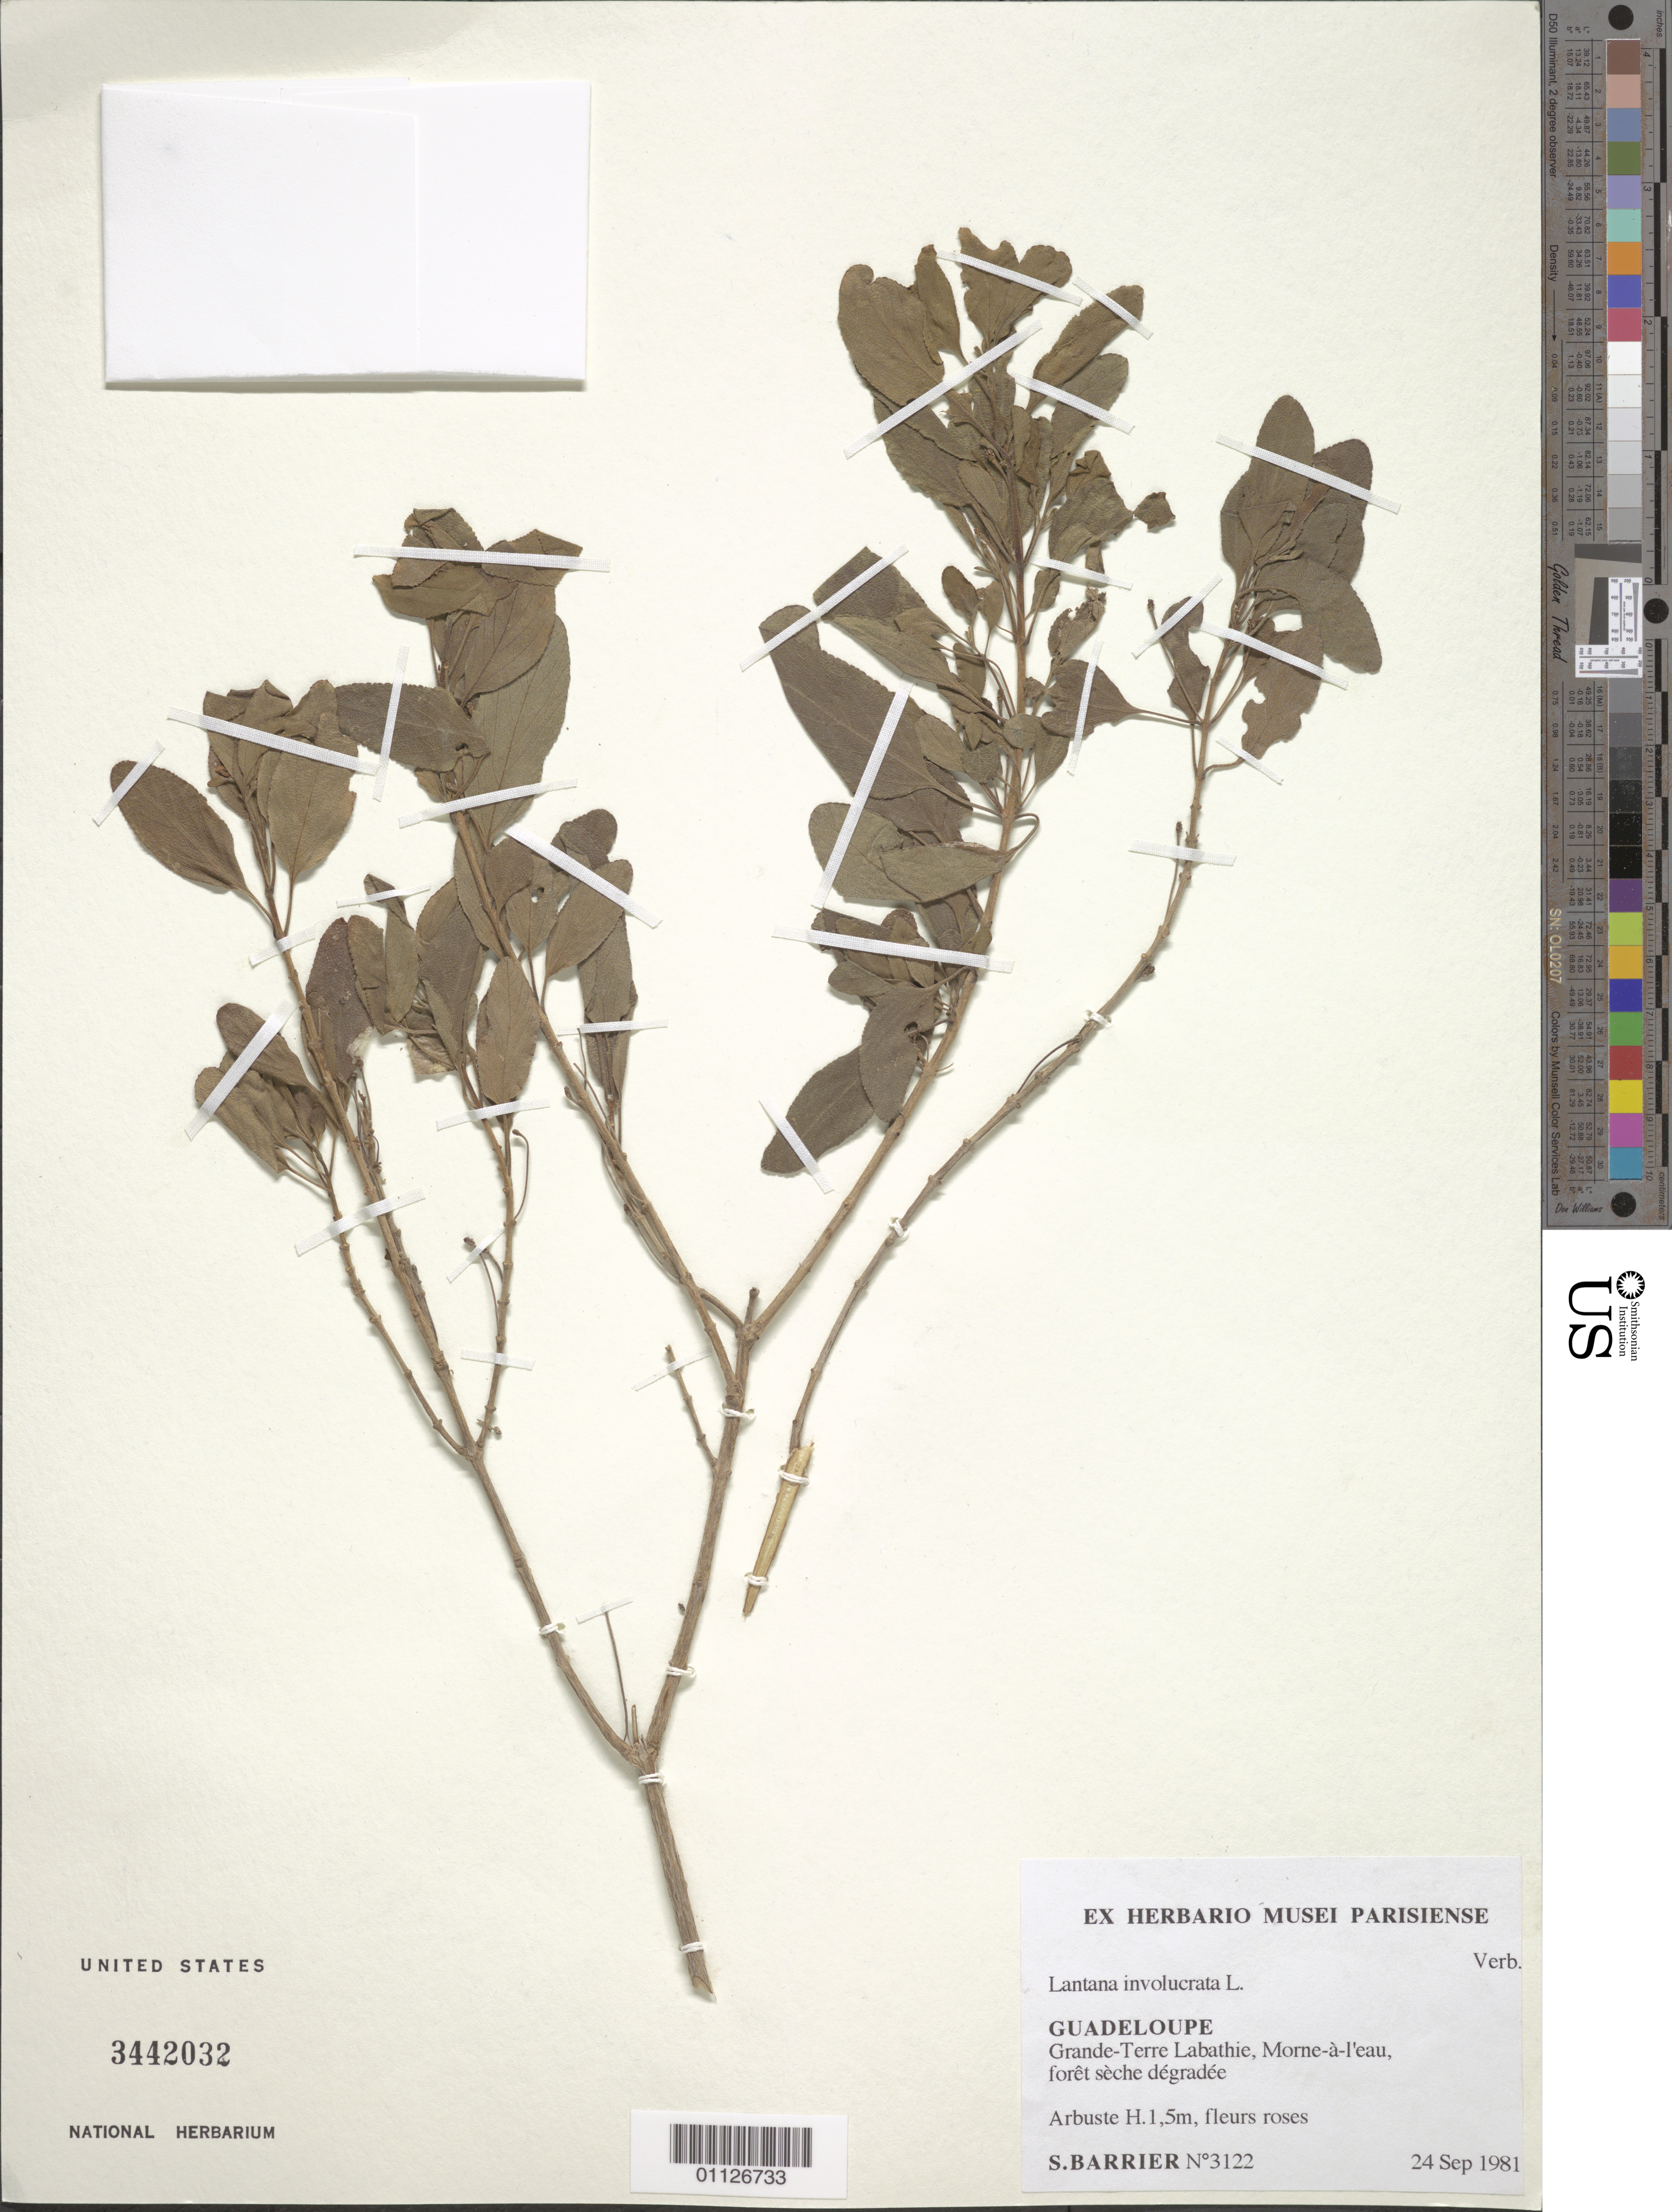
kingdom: Plantae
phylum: Tracheophyta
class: Magnoliopsida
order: Lamiales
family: Verbenaceae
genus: Lantana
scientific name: Lantana involucrata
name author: L.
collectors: S. Barrier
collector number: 3122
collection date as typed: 24 Sep 1981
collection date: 1981-09-24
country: Guadeloupe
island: Grande Terre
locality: Grande-Terre Labathie, Morne-à-l'eau, forêt sèche dégradée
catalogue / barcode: US 3442032